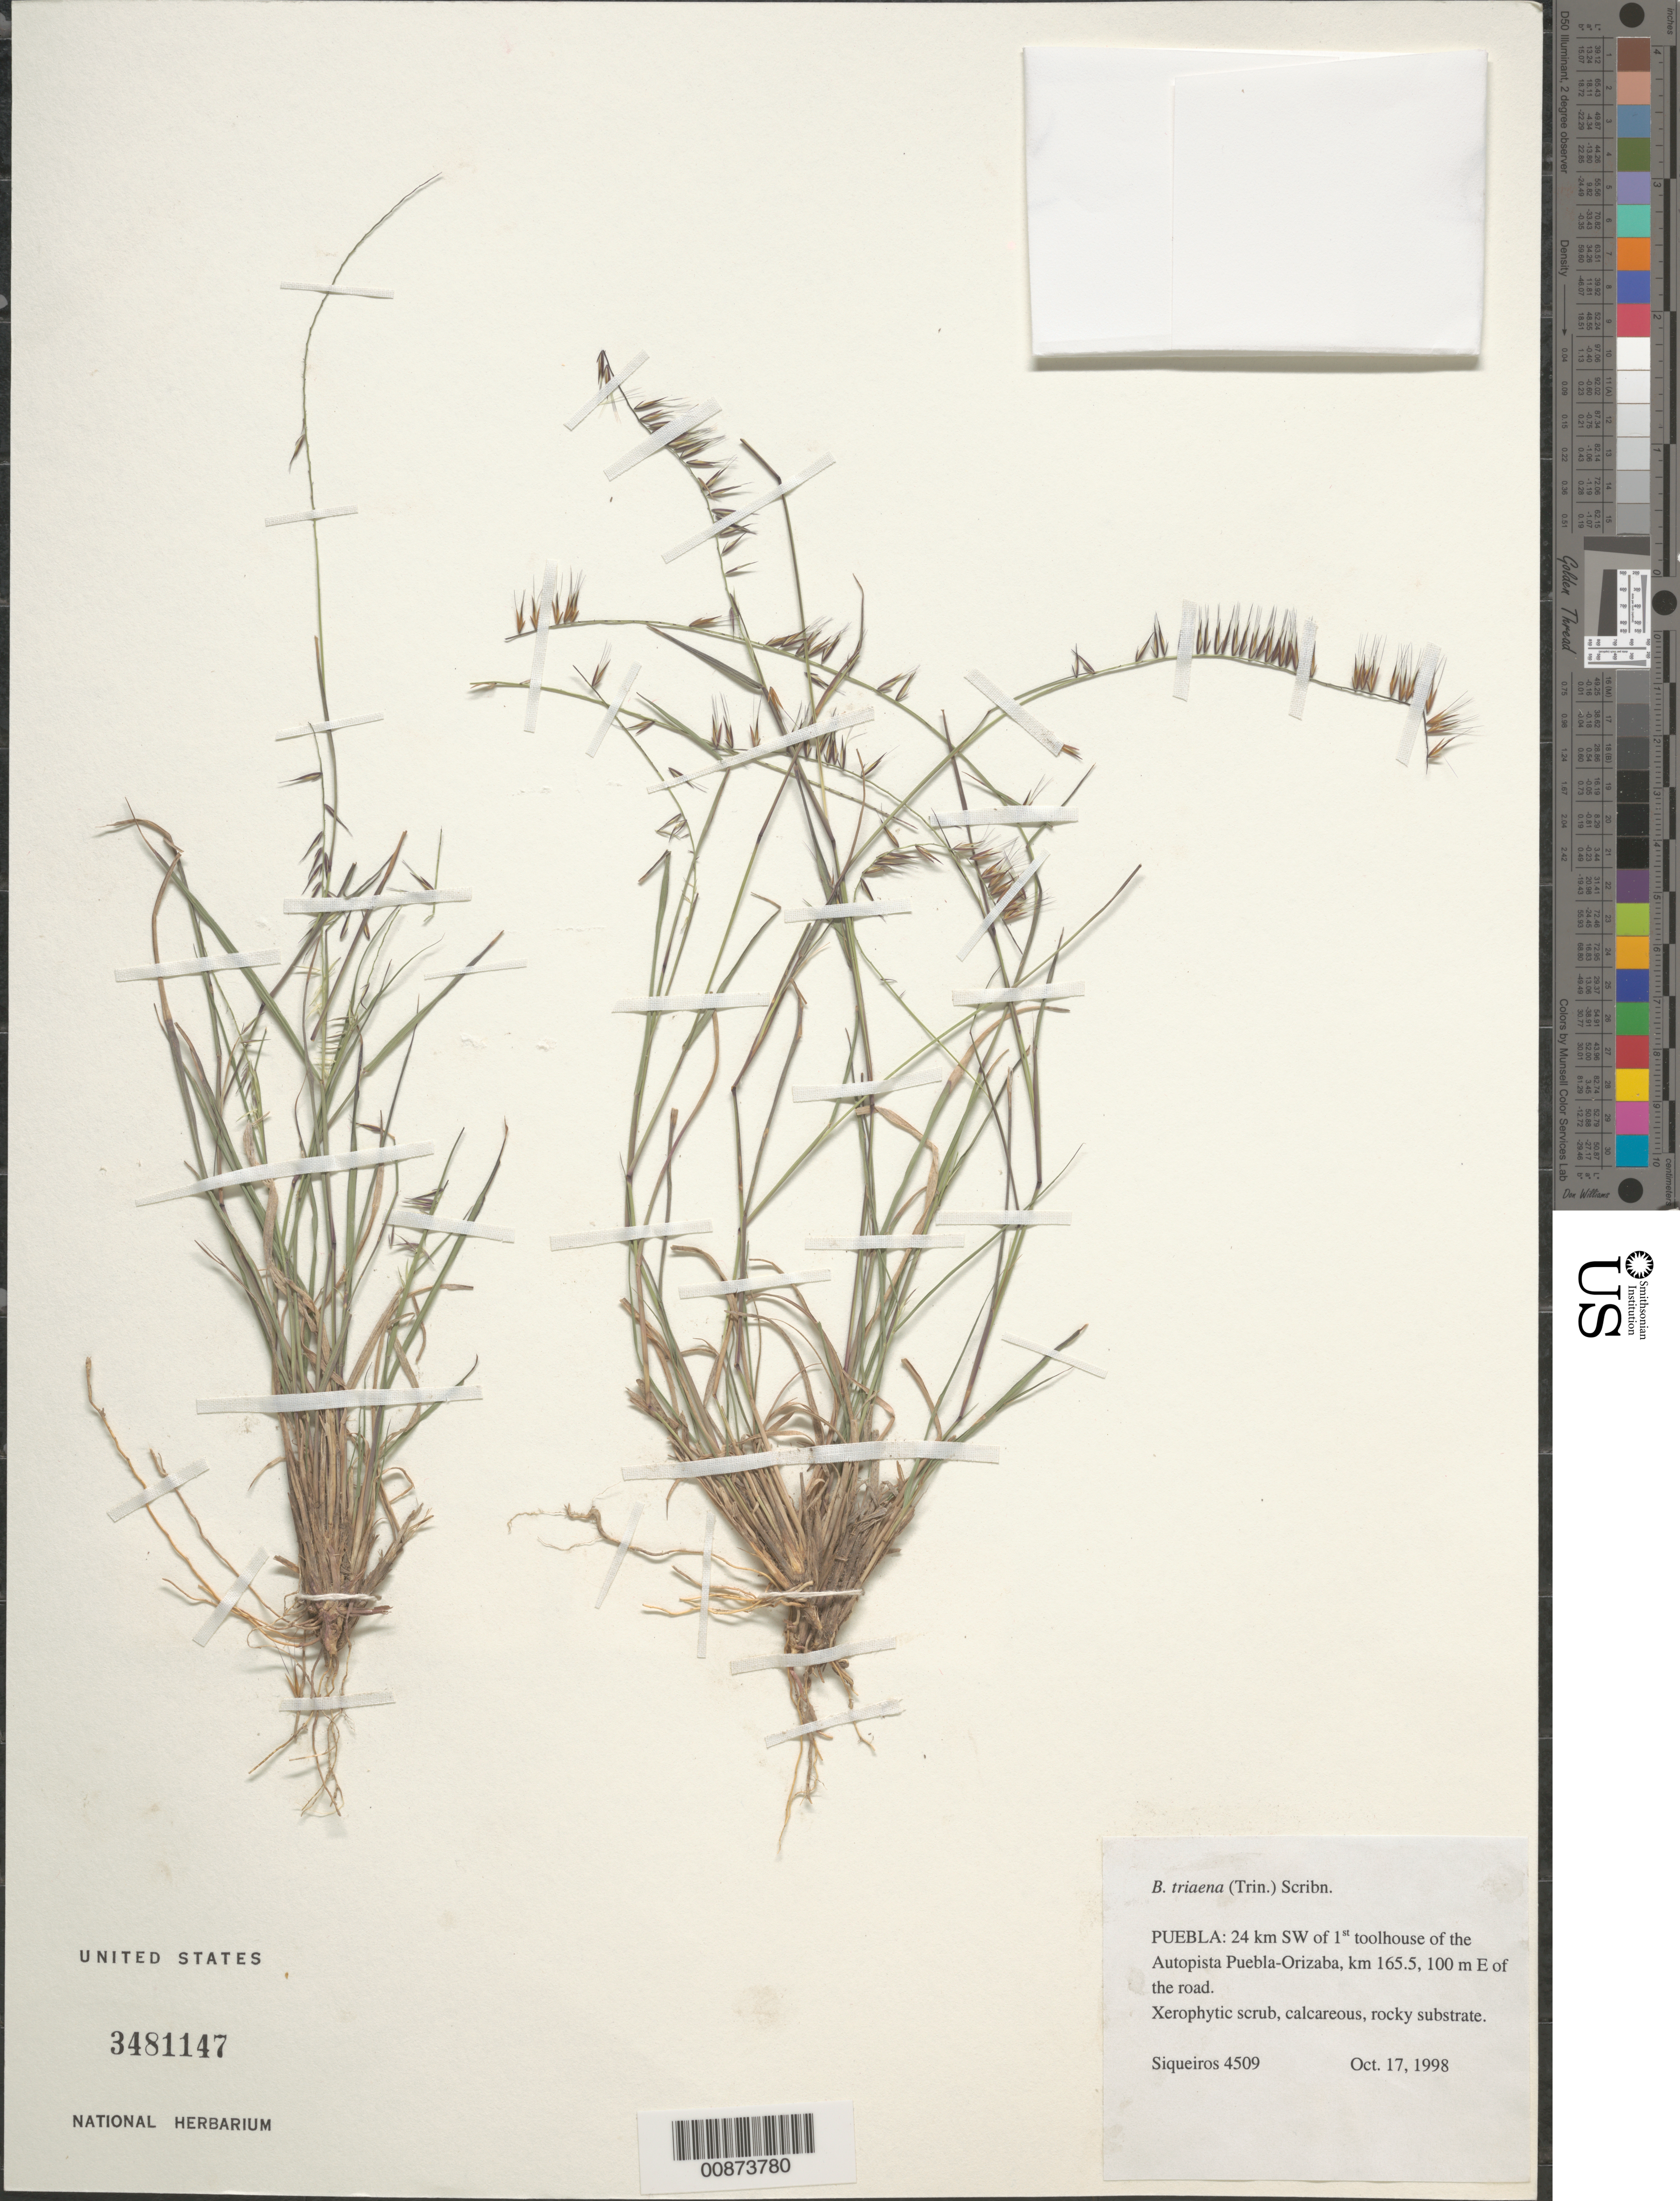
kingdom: Plantae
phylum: Tracheophyta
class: Liliopsida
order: Poales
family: Poaceae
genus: Bouteloua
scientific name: Bouteloua triaena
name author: (Trin. ex Spreng.) Scribn.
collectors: M. E. Siqueiros Delgado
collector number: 4509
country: Mexico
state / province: Puebla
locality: SW of 1st toolhouse of the Autopista Puebla-Orizaba.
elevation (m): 100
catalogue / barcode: US 3481147